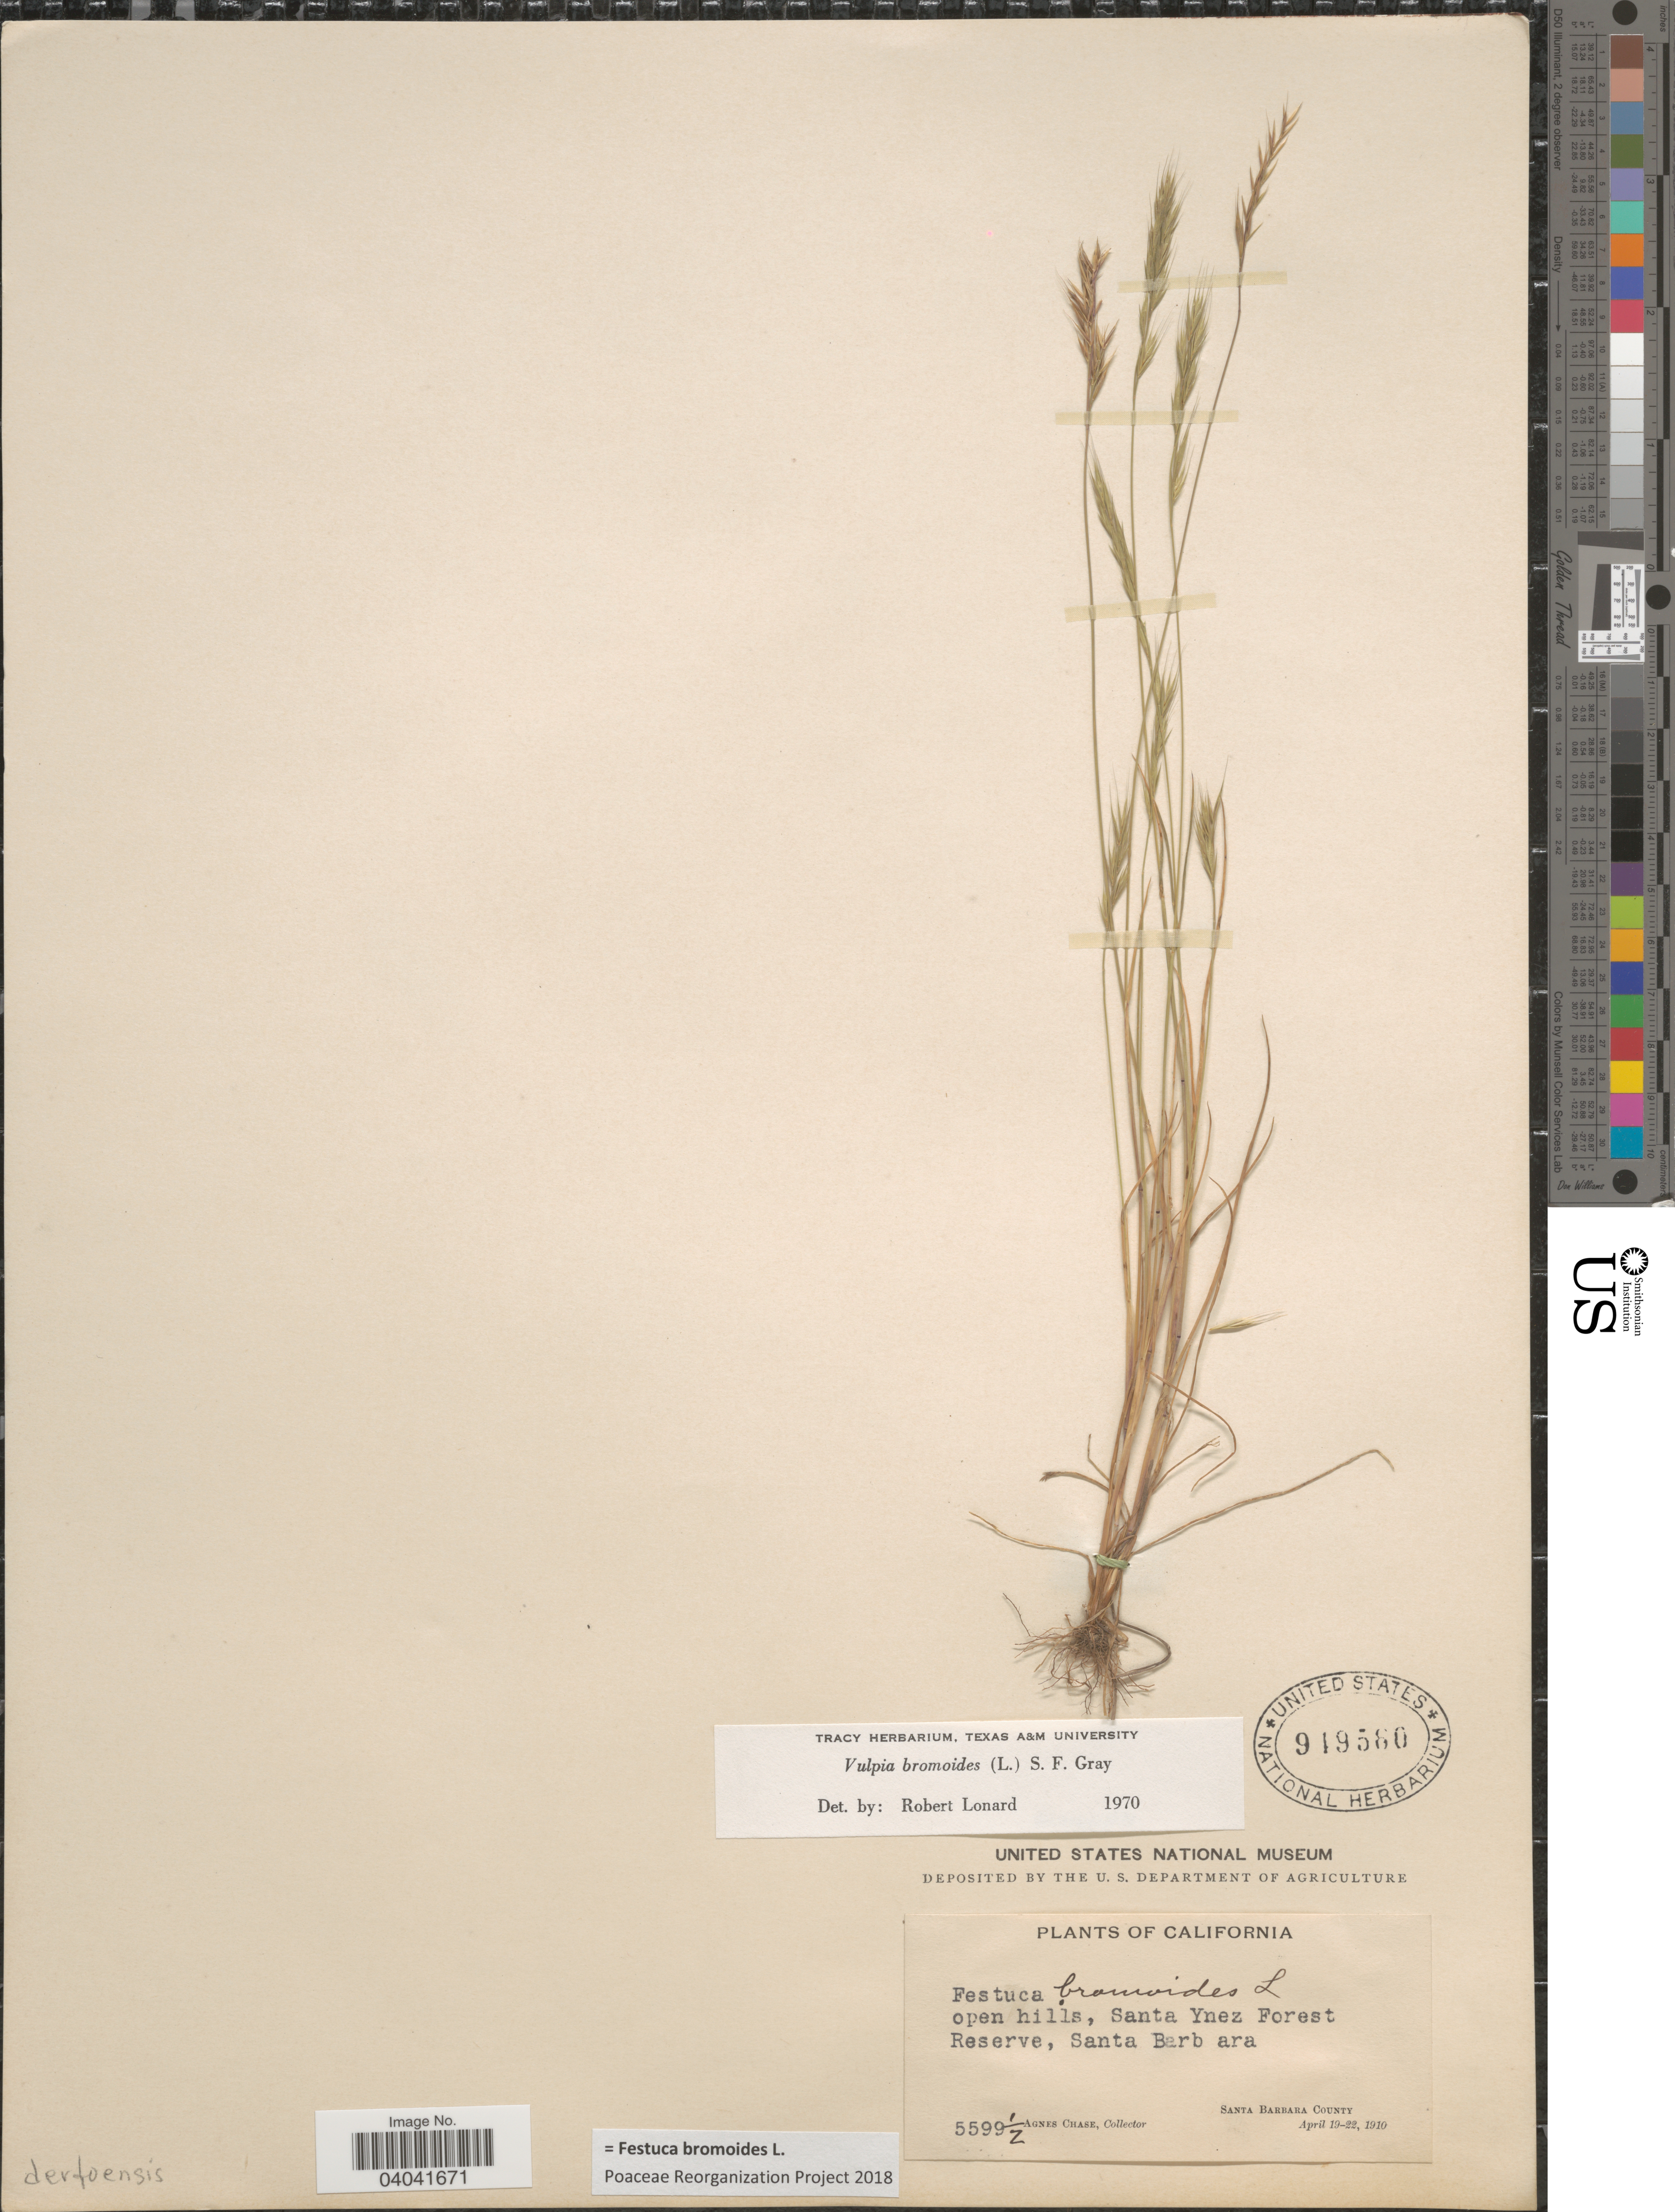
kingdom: Plantae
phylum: Tracheophyta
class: Liliopsida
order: Poales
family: Poaceae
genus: Festuca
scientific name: Festuca bromoides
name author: L.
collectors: A. Chase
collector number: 5599½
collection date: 1910-04-19/1910-04-22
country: United States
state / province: California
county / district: Santa Barbara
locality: Open hills, Santa Ynez Forest Reserve, Santa Barbara. Santa Barbara County.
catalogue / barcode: US 949560